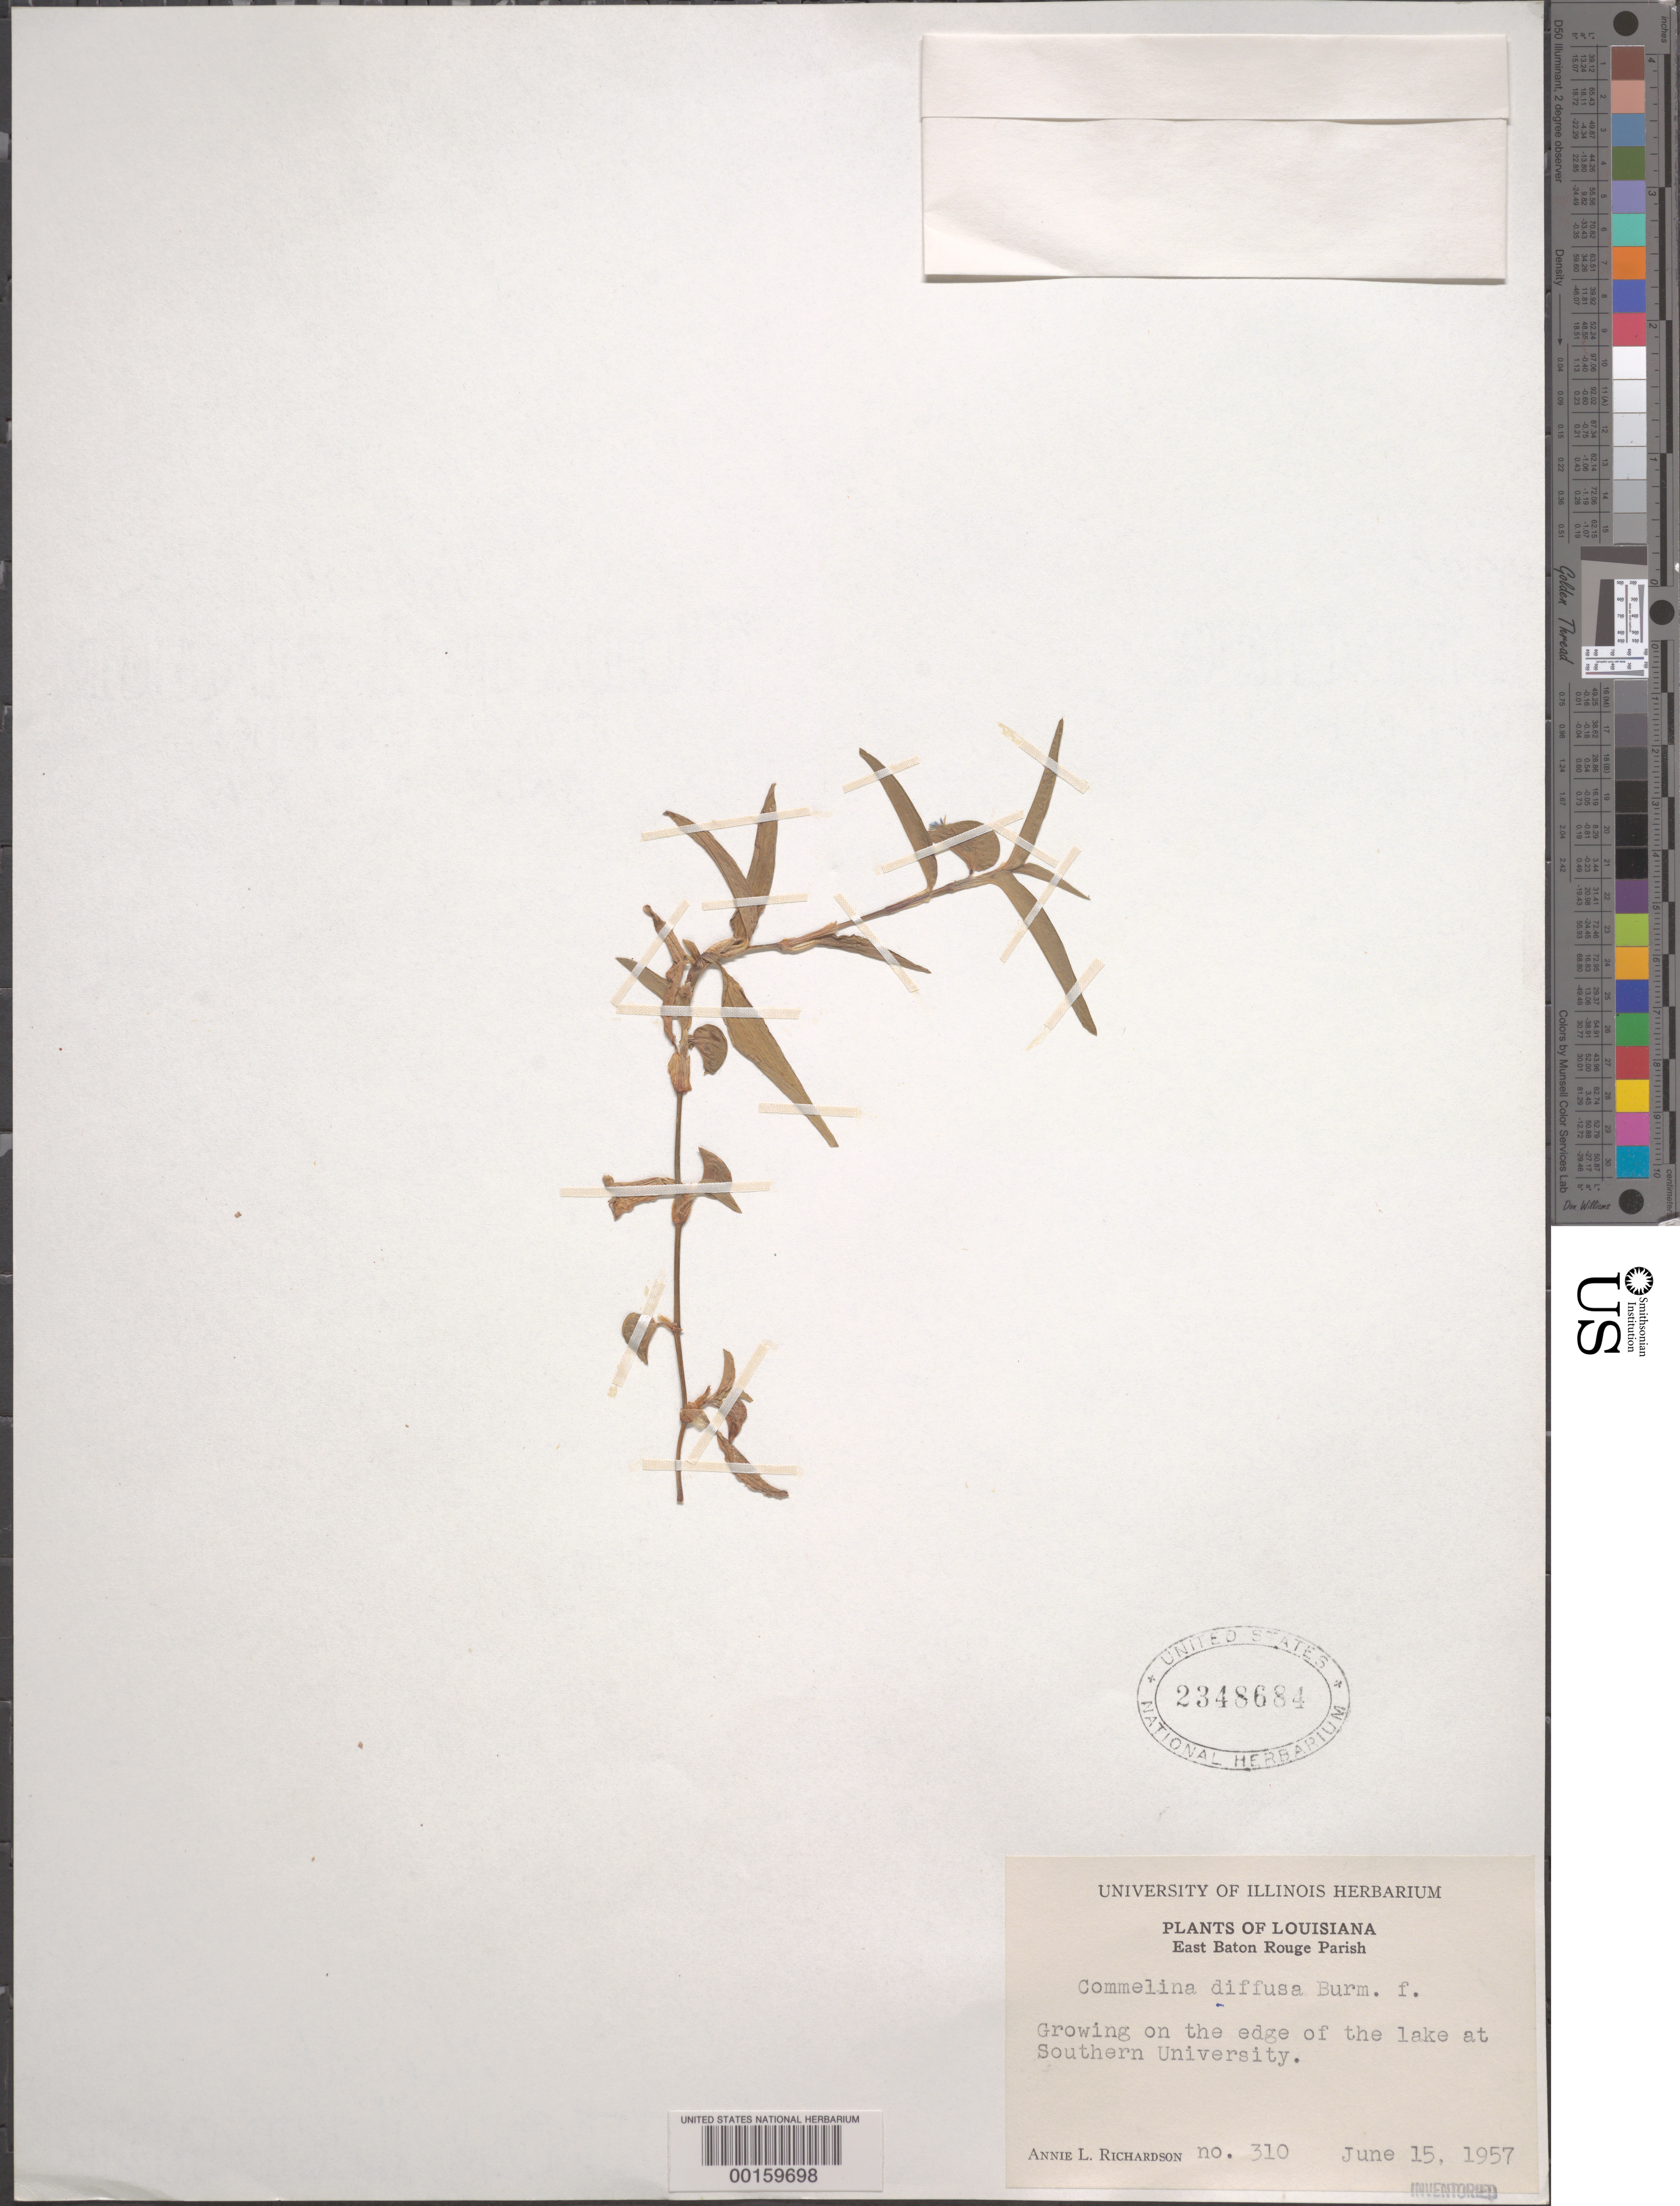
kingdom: Plantae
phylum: Tracheophyta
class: Liliopsida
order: Commelinales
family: Commelinaceae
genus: Commelina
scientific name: Commelina diffusa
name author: Burm. f.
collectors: A. L. Richardson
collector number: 310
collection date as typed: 15 Jun 1957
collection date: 1957-06-15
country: United States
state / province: Louisiana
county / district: East Baton Rouge Parish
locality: Southern university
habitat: On the edge of a lake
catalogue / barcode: US 2348684